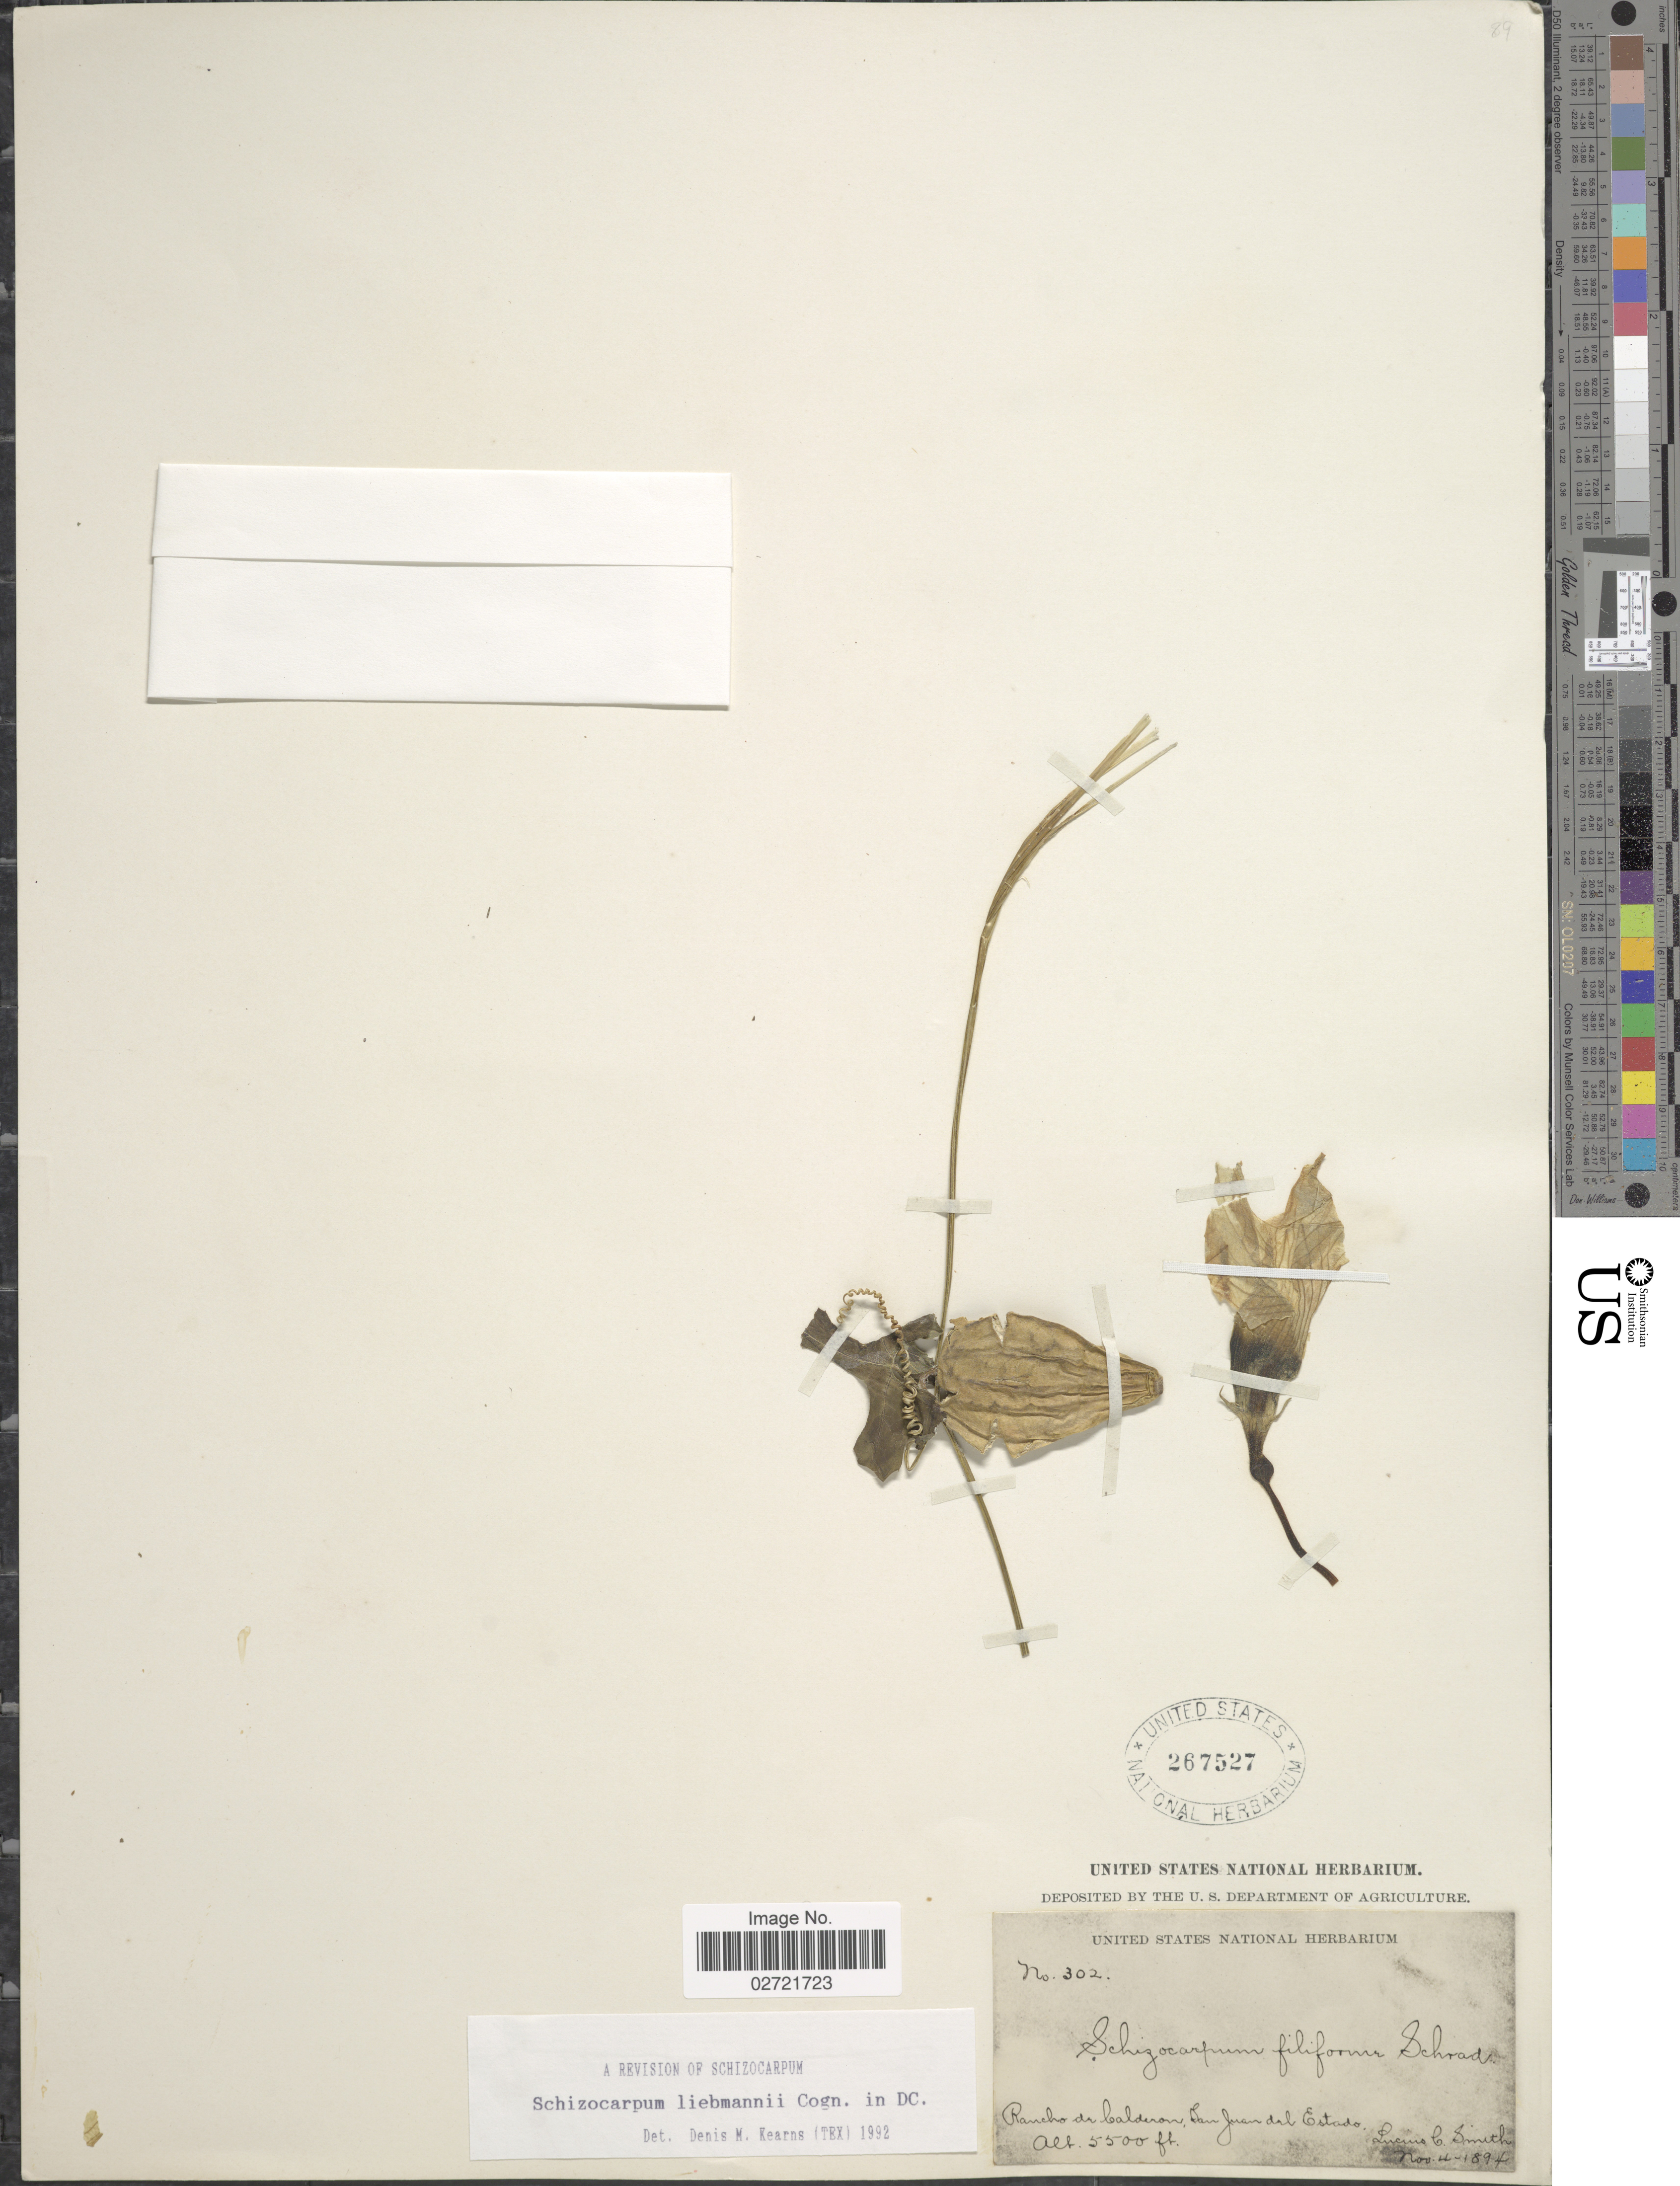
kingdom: Plantae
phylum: Tracheophyta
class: Magnoliopsida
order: Cucurbitales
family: Cucurbitaceae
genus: Schizocarpum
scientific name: Schizocarpum liebmannii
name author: Cogn. in A. DC.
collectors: L. C. Smith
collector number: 302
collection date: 1894-11-04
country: Mexico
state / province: Oaxaca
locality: Rancho de Calderon, San Juan del Estado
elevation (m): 1676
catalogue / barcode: US 267527